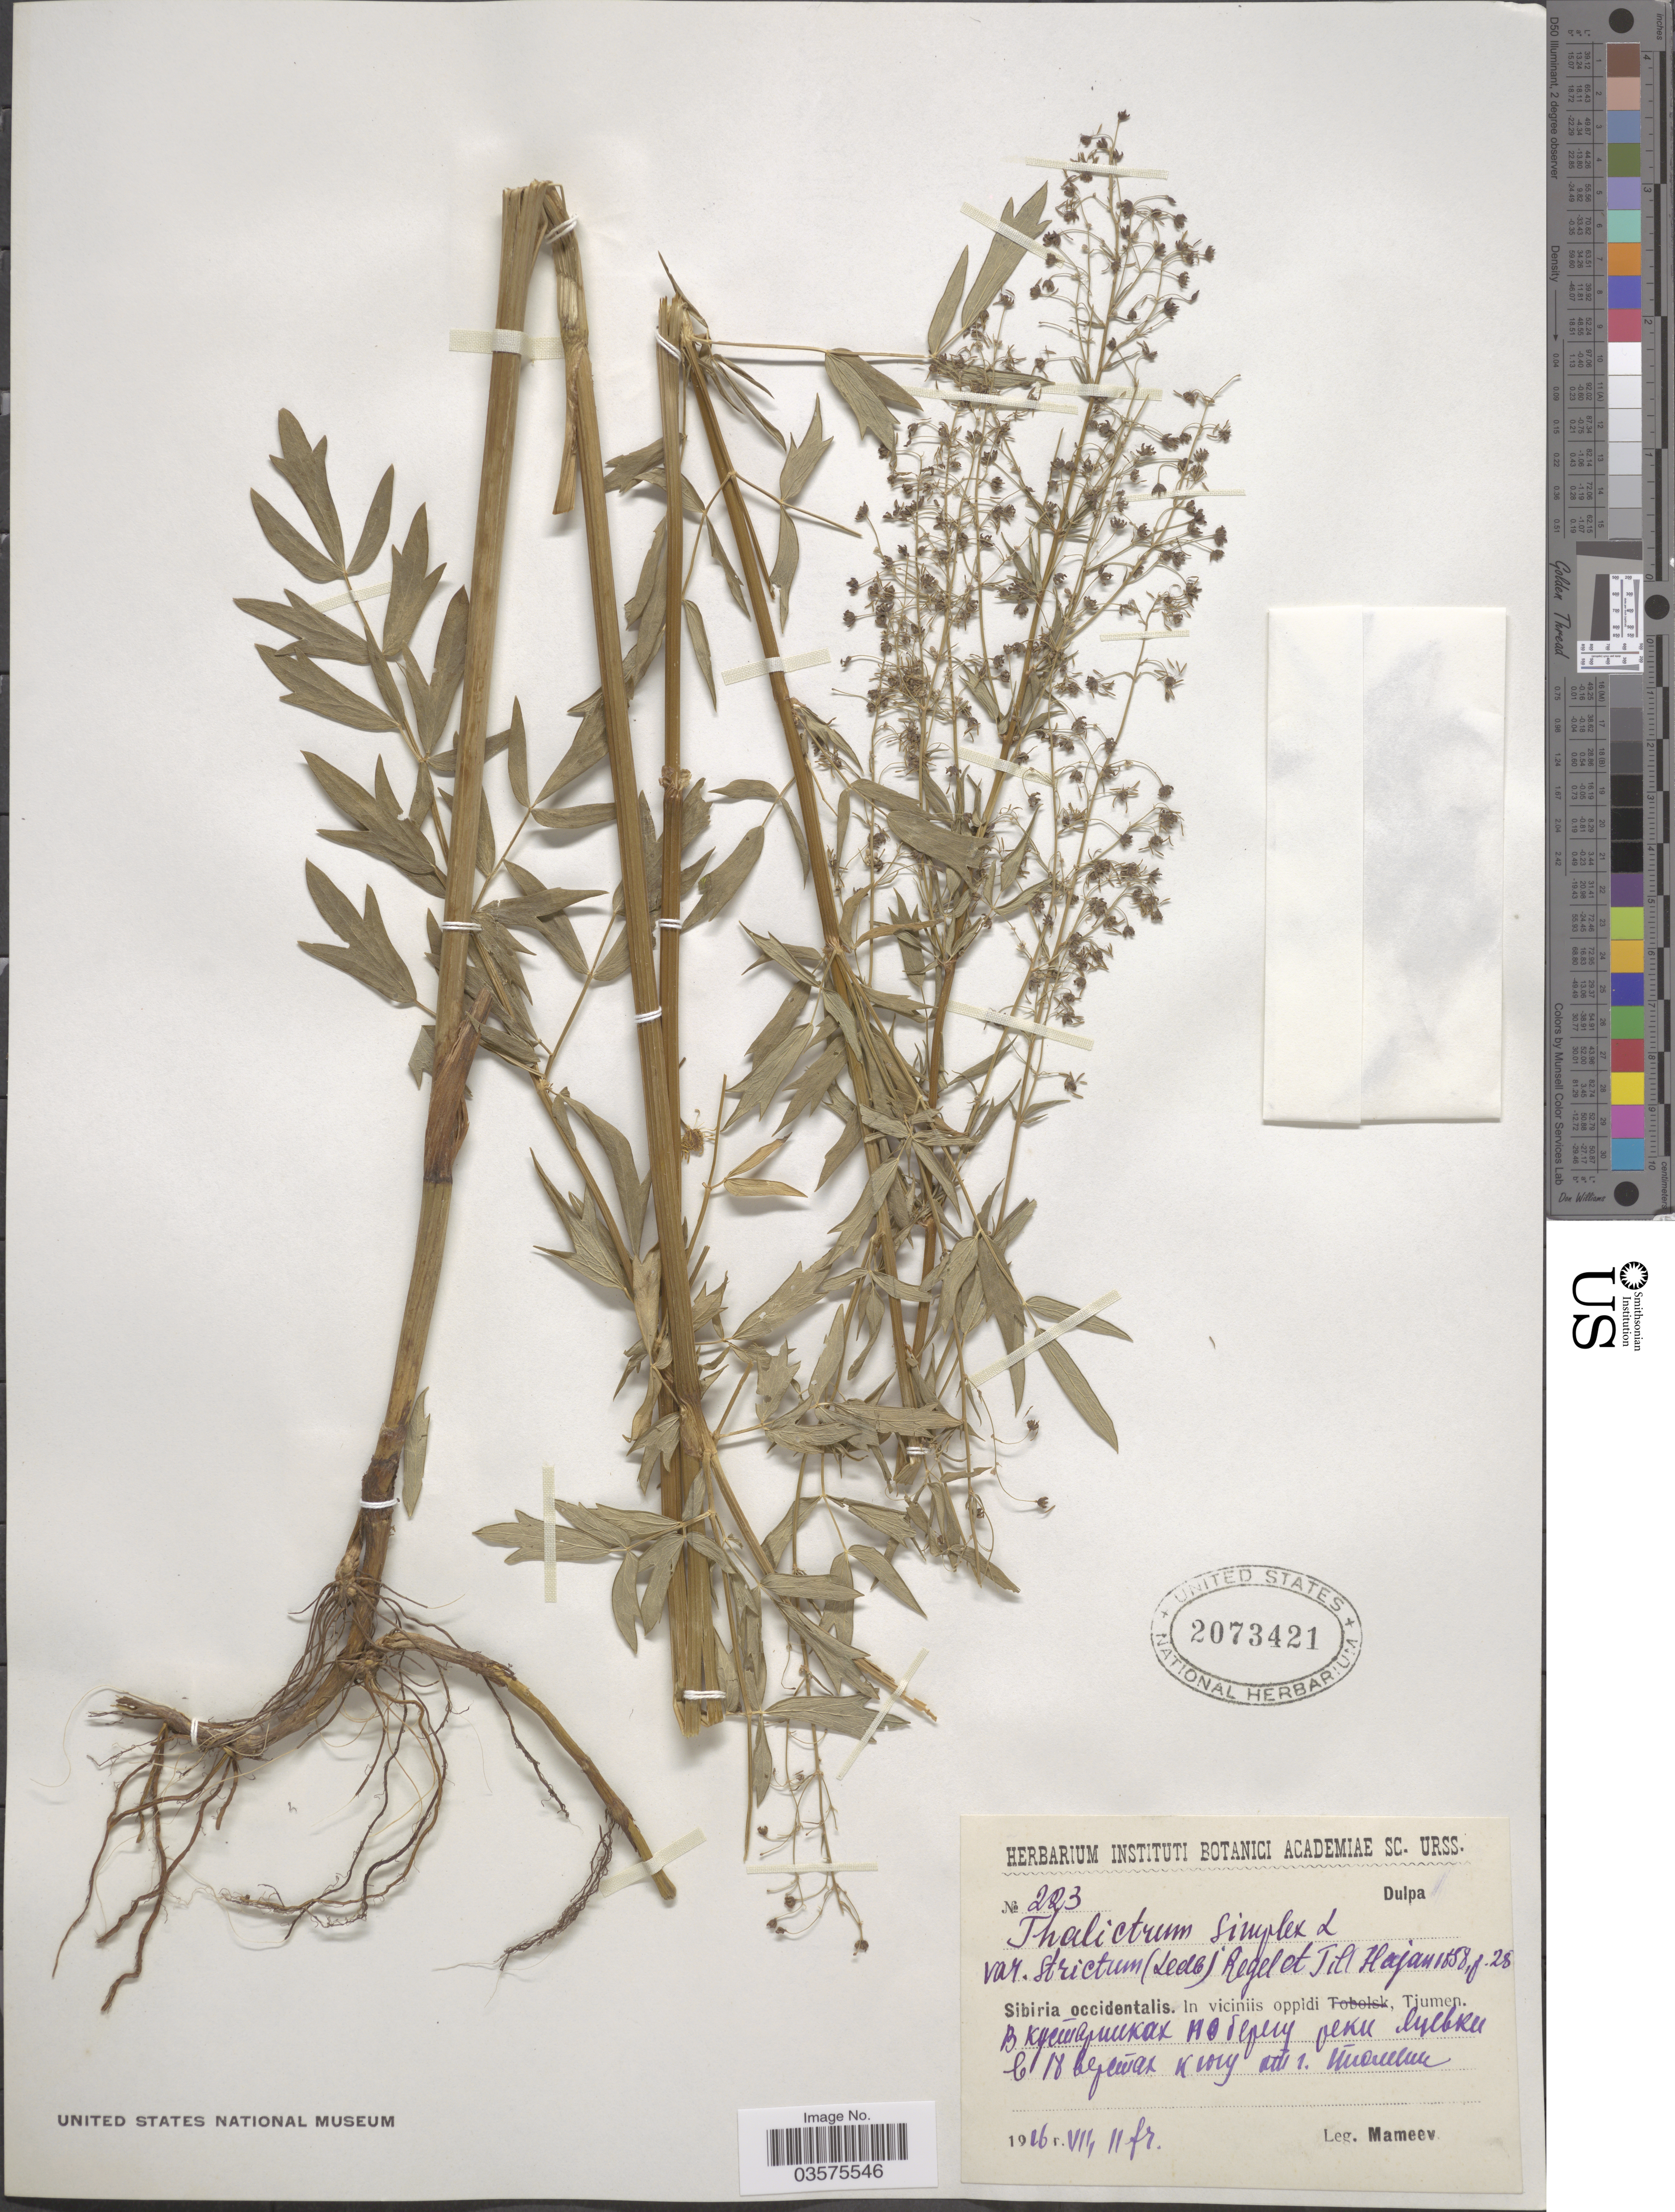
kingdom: Plantae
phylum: Tracheophyta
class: Magnoliopsida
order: Ranunculales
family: Ranunculaceae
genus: Thalictrum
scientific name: Thalictrum simplex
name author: L.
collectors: Mameev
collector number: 223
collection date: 1916-07-11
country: Russian Federation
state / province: Tyumen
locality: Sibiria occidentalis. In viciniis oppidi, Tjumen. X.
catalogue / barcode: US 2073421